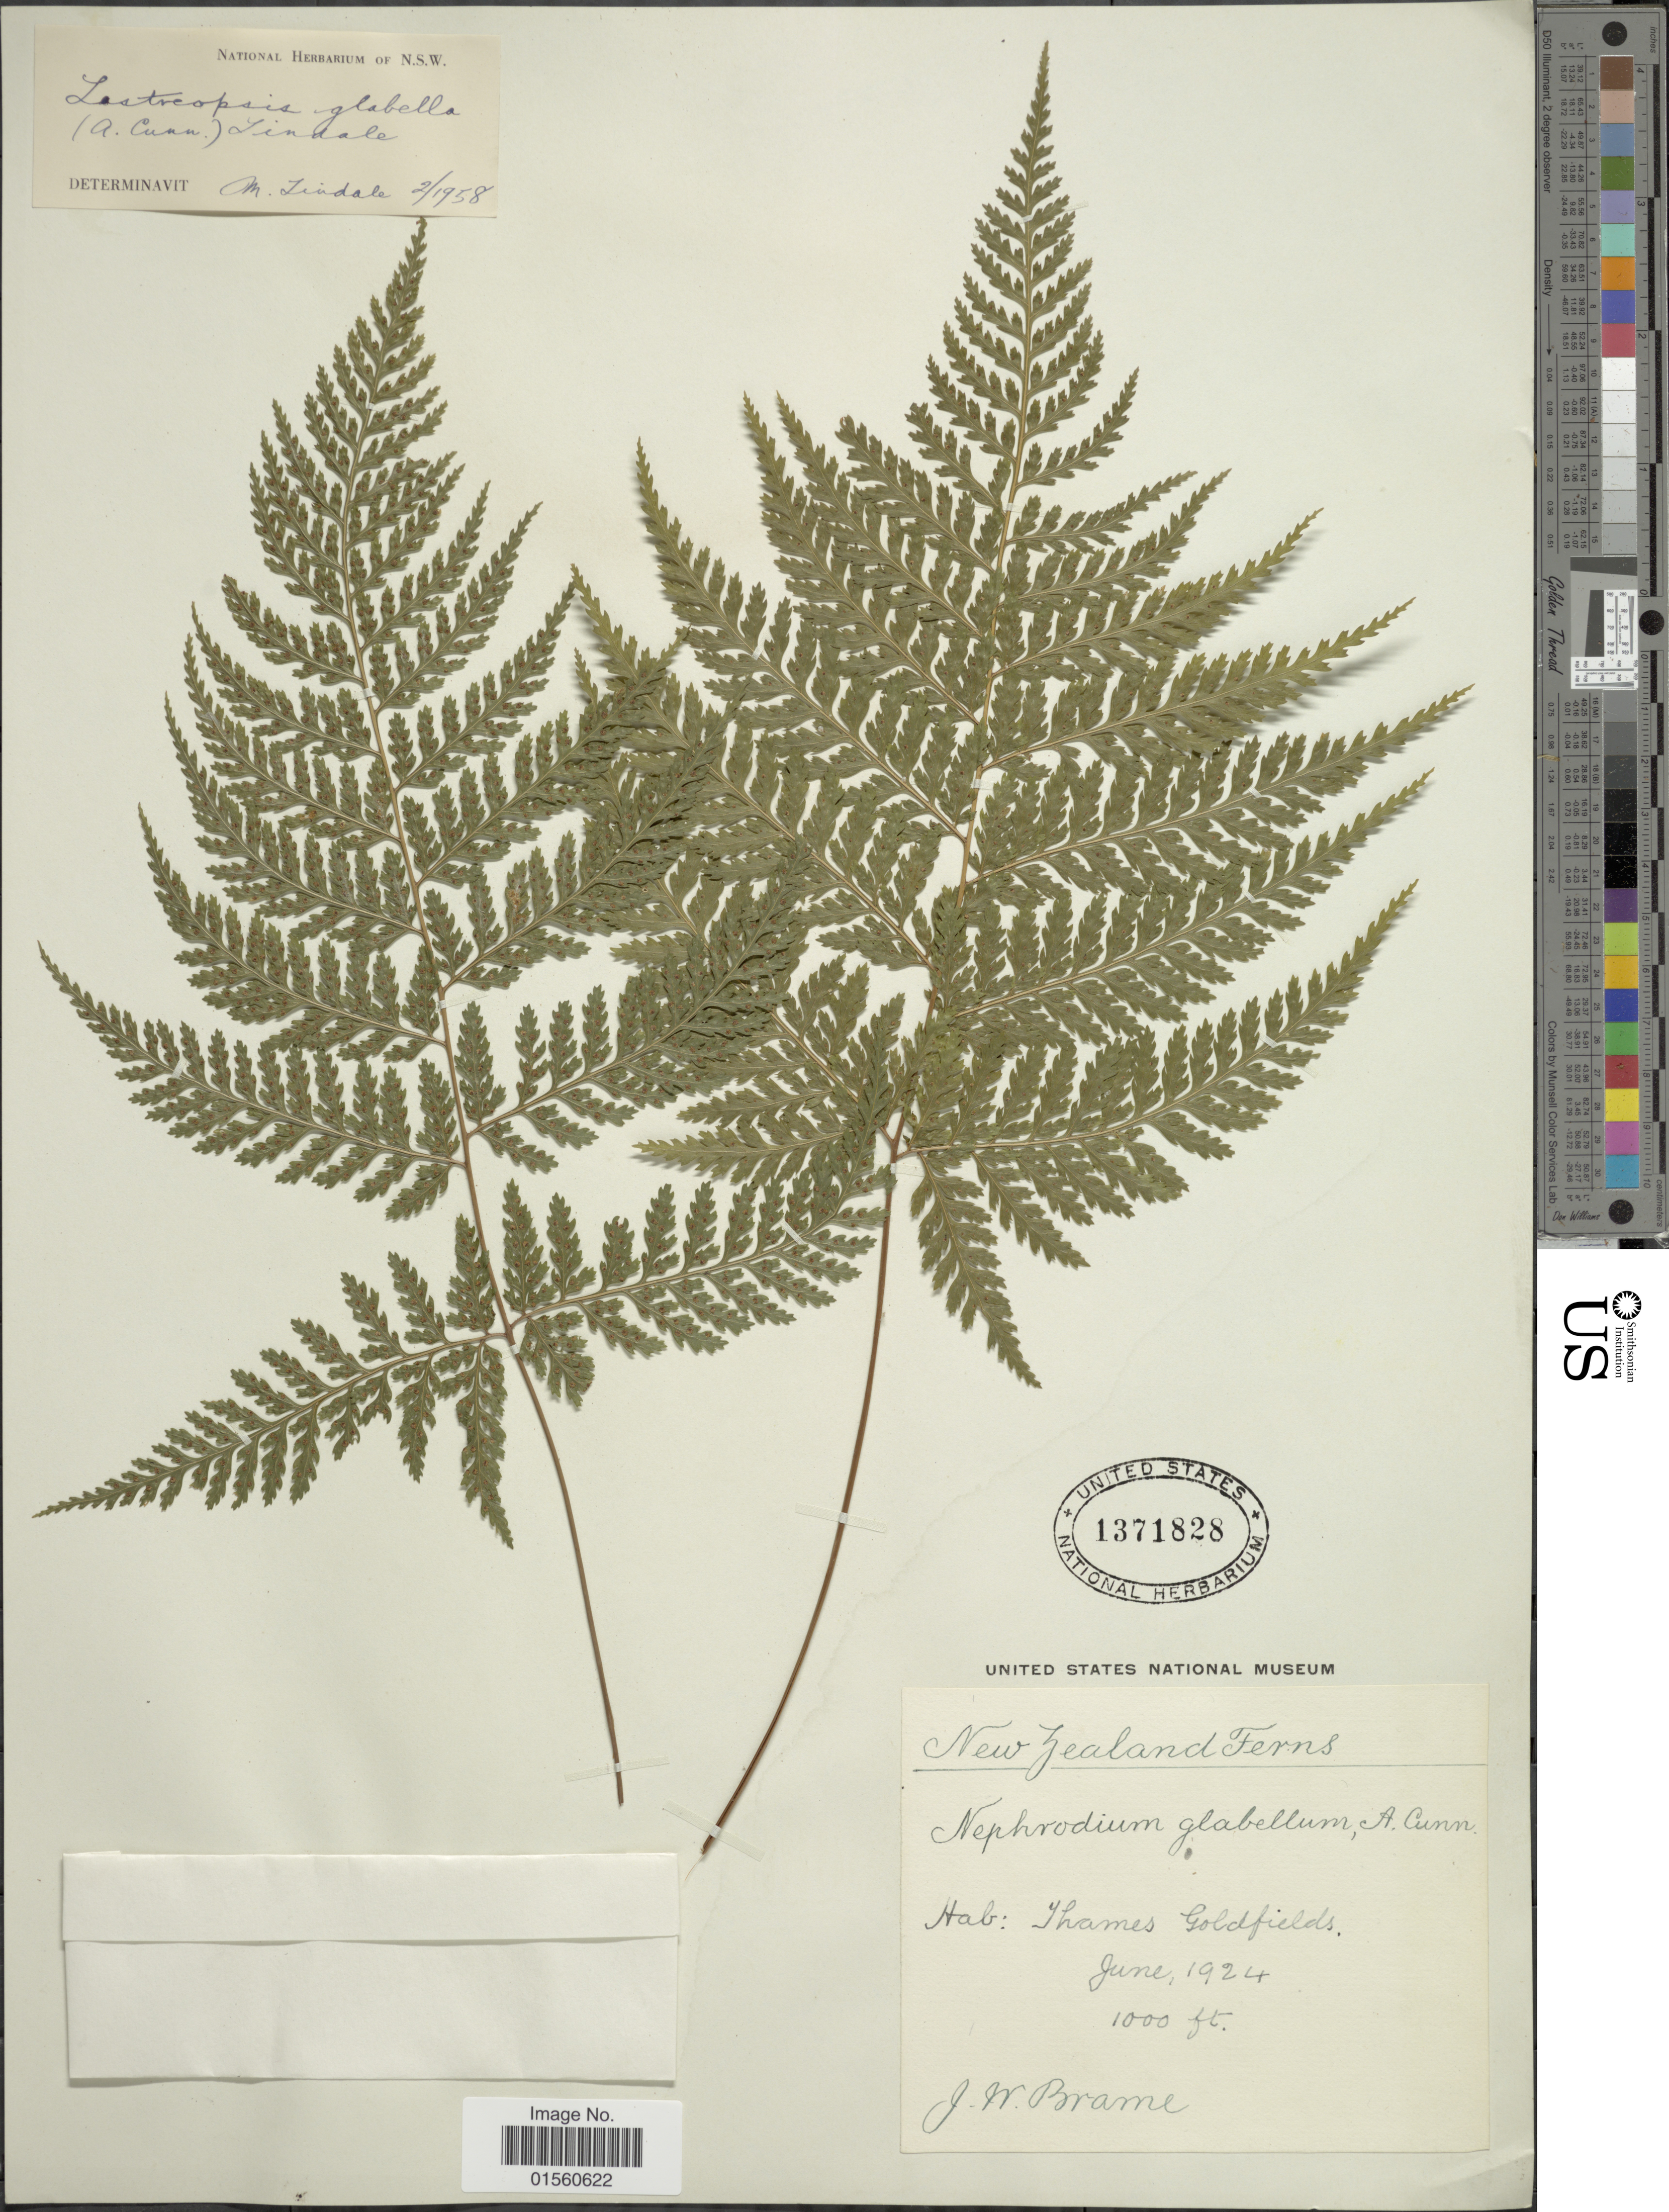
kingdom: Plantae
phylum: Tracheophyta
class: Polypodiopsida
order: Polypodiales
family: Dryopteridaceae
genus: Parapolystichum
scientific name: Parapolystichum glabellum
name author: (A. Cunn.) Labiak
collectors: J. Brame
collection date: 1924-06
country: New Zealand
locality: Jhames Goldfields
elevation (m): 305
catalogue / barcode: US 1371828